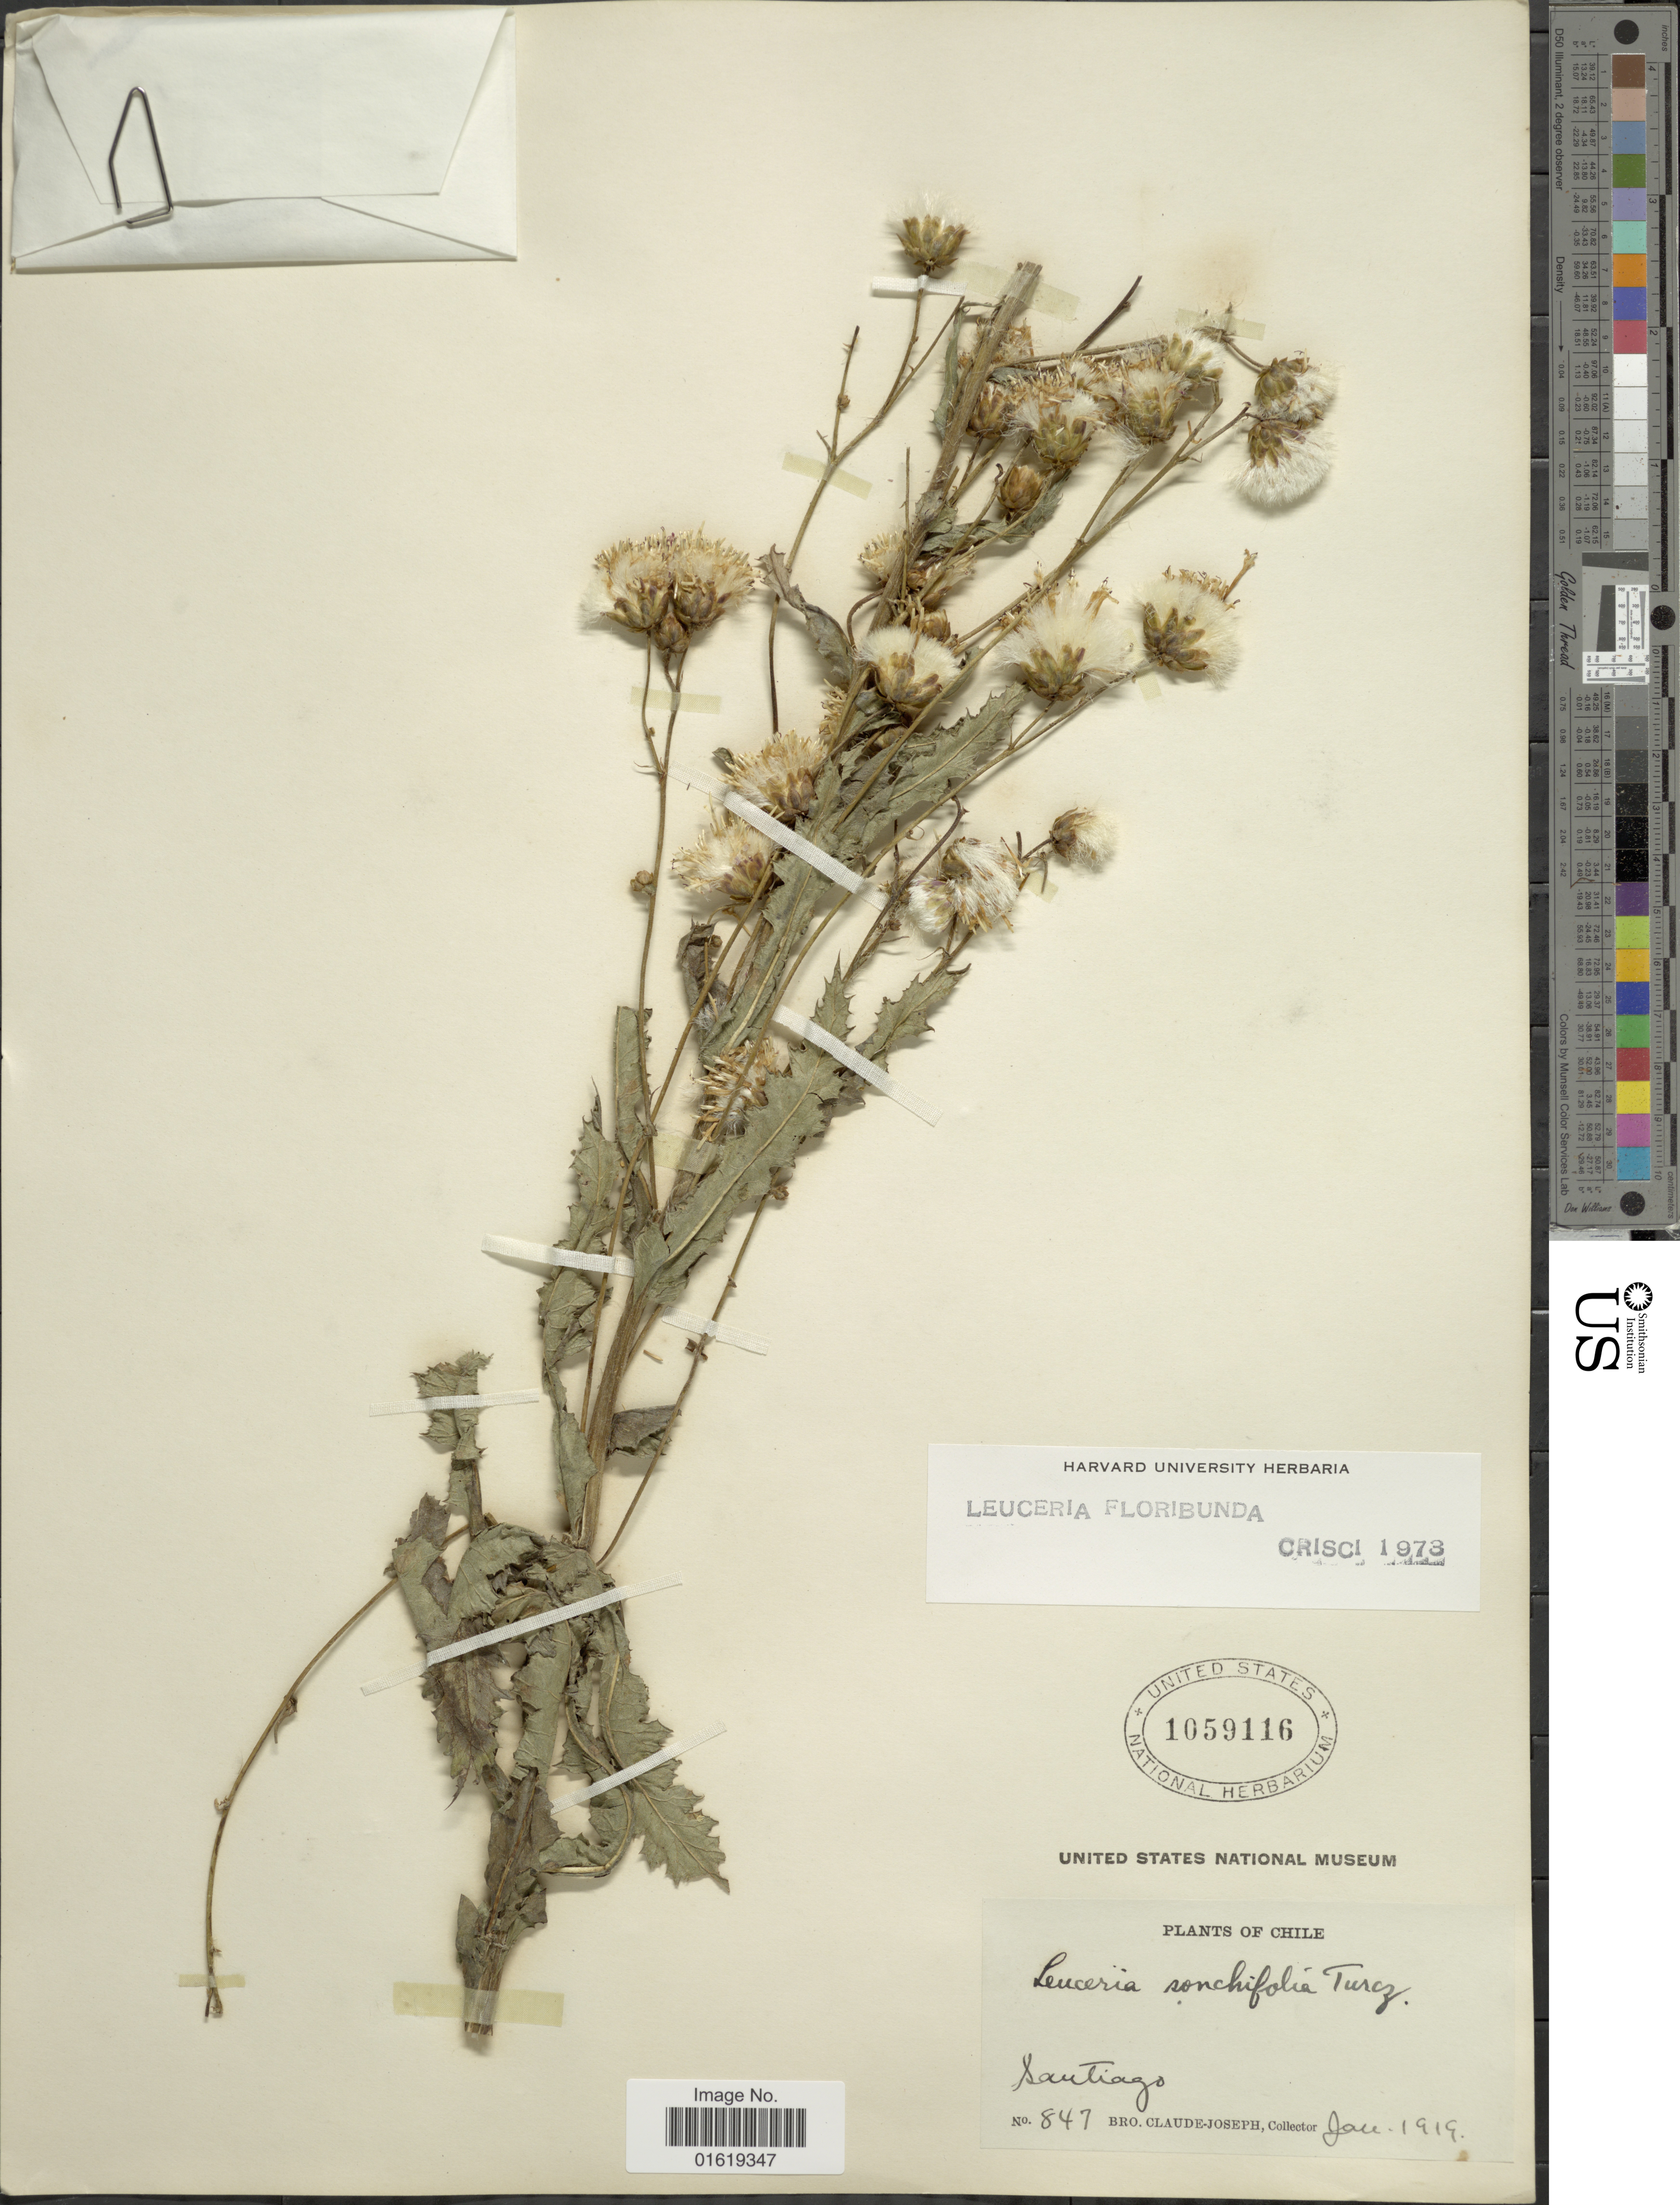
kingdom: Plantae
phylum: Tracheophyta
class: Magnoliopsida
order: Asterales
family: Asteraceae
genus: Leucheria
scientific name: Leucheria floribunda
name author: DC.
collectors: Bro. Claude-Joseph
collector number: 847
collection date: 1919-01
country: Chile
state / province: Región Metropolitana (RM)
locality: Santiago.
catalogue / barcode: US 1059116